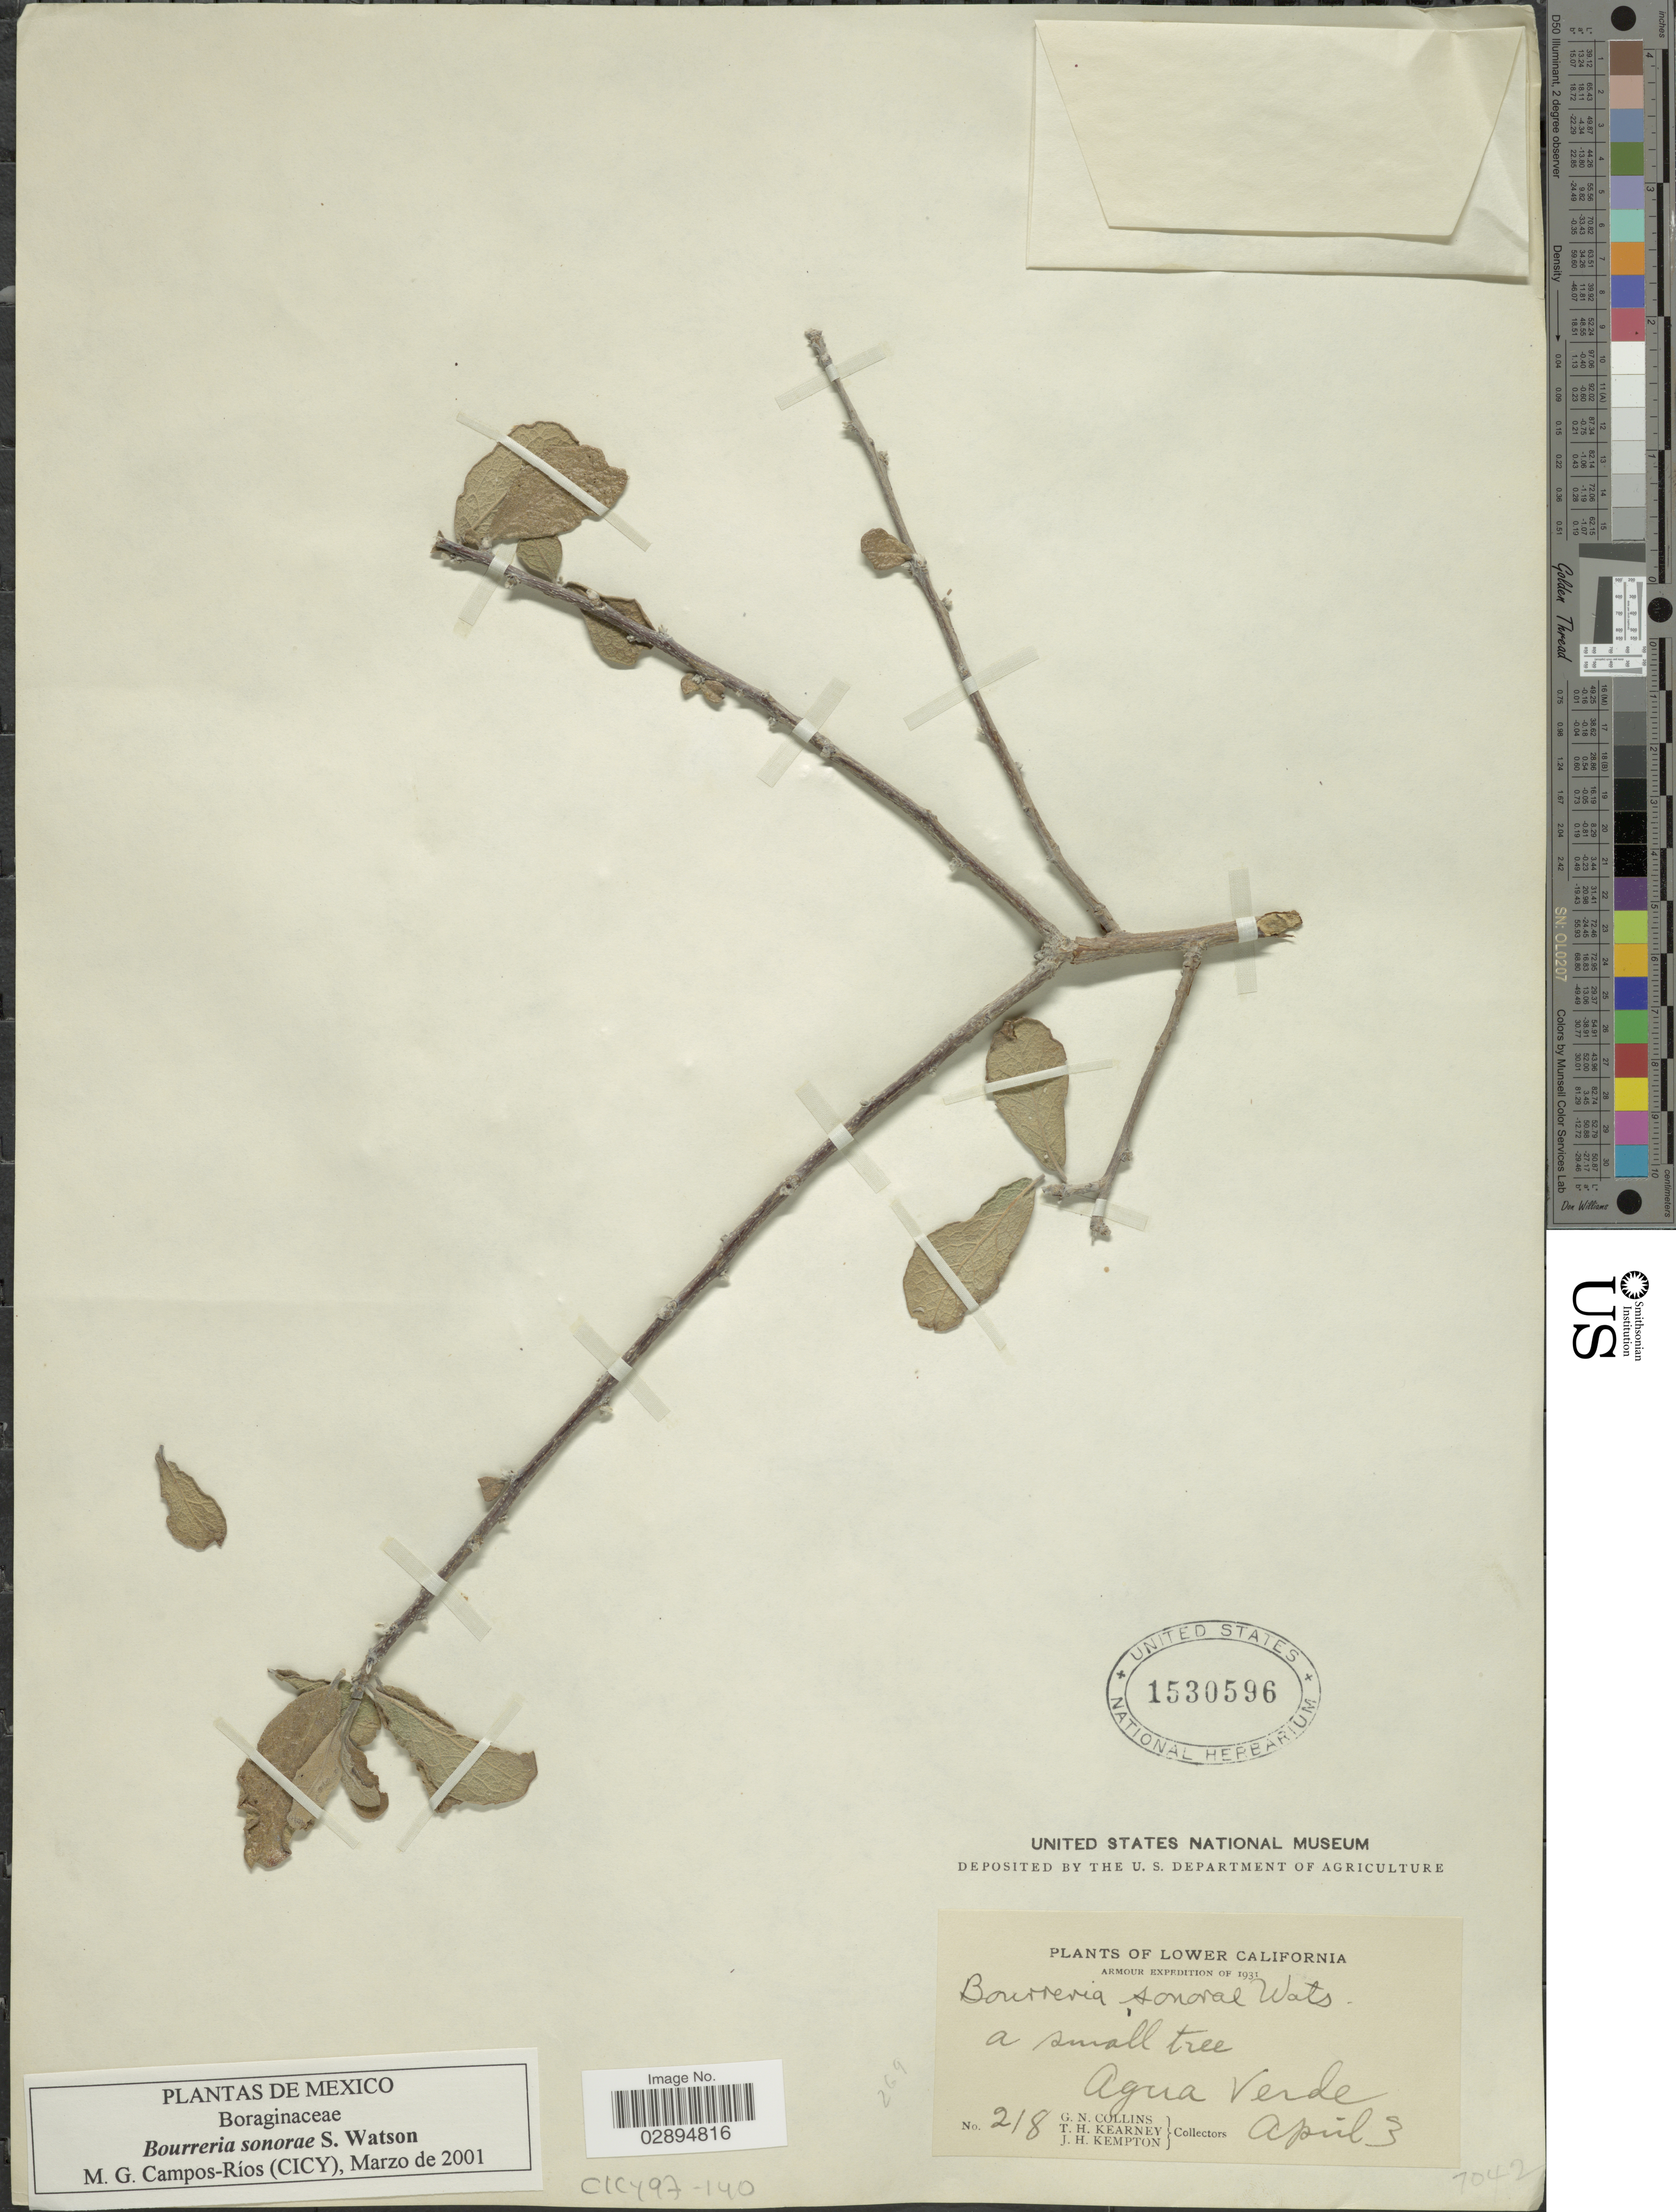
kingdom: Plantae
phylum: Tracheophyta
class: Magnoliopsida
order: Boraginales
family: Ehretiaceae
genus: Bourreria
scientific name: Bourreria sonorae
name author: S. Watson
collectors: G. Collins, T. H. Kearney & J. H. Kempton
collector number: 218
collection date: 1931-04-03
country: Mexico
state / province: Baja California Sur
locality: Lower California. Agua Verde.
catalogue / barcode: US 1530596